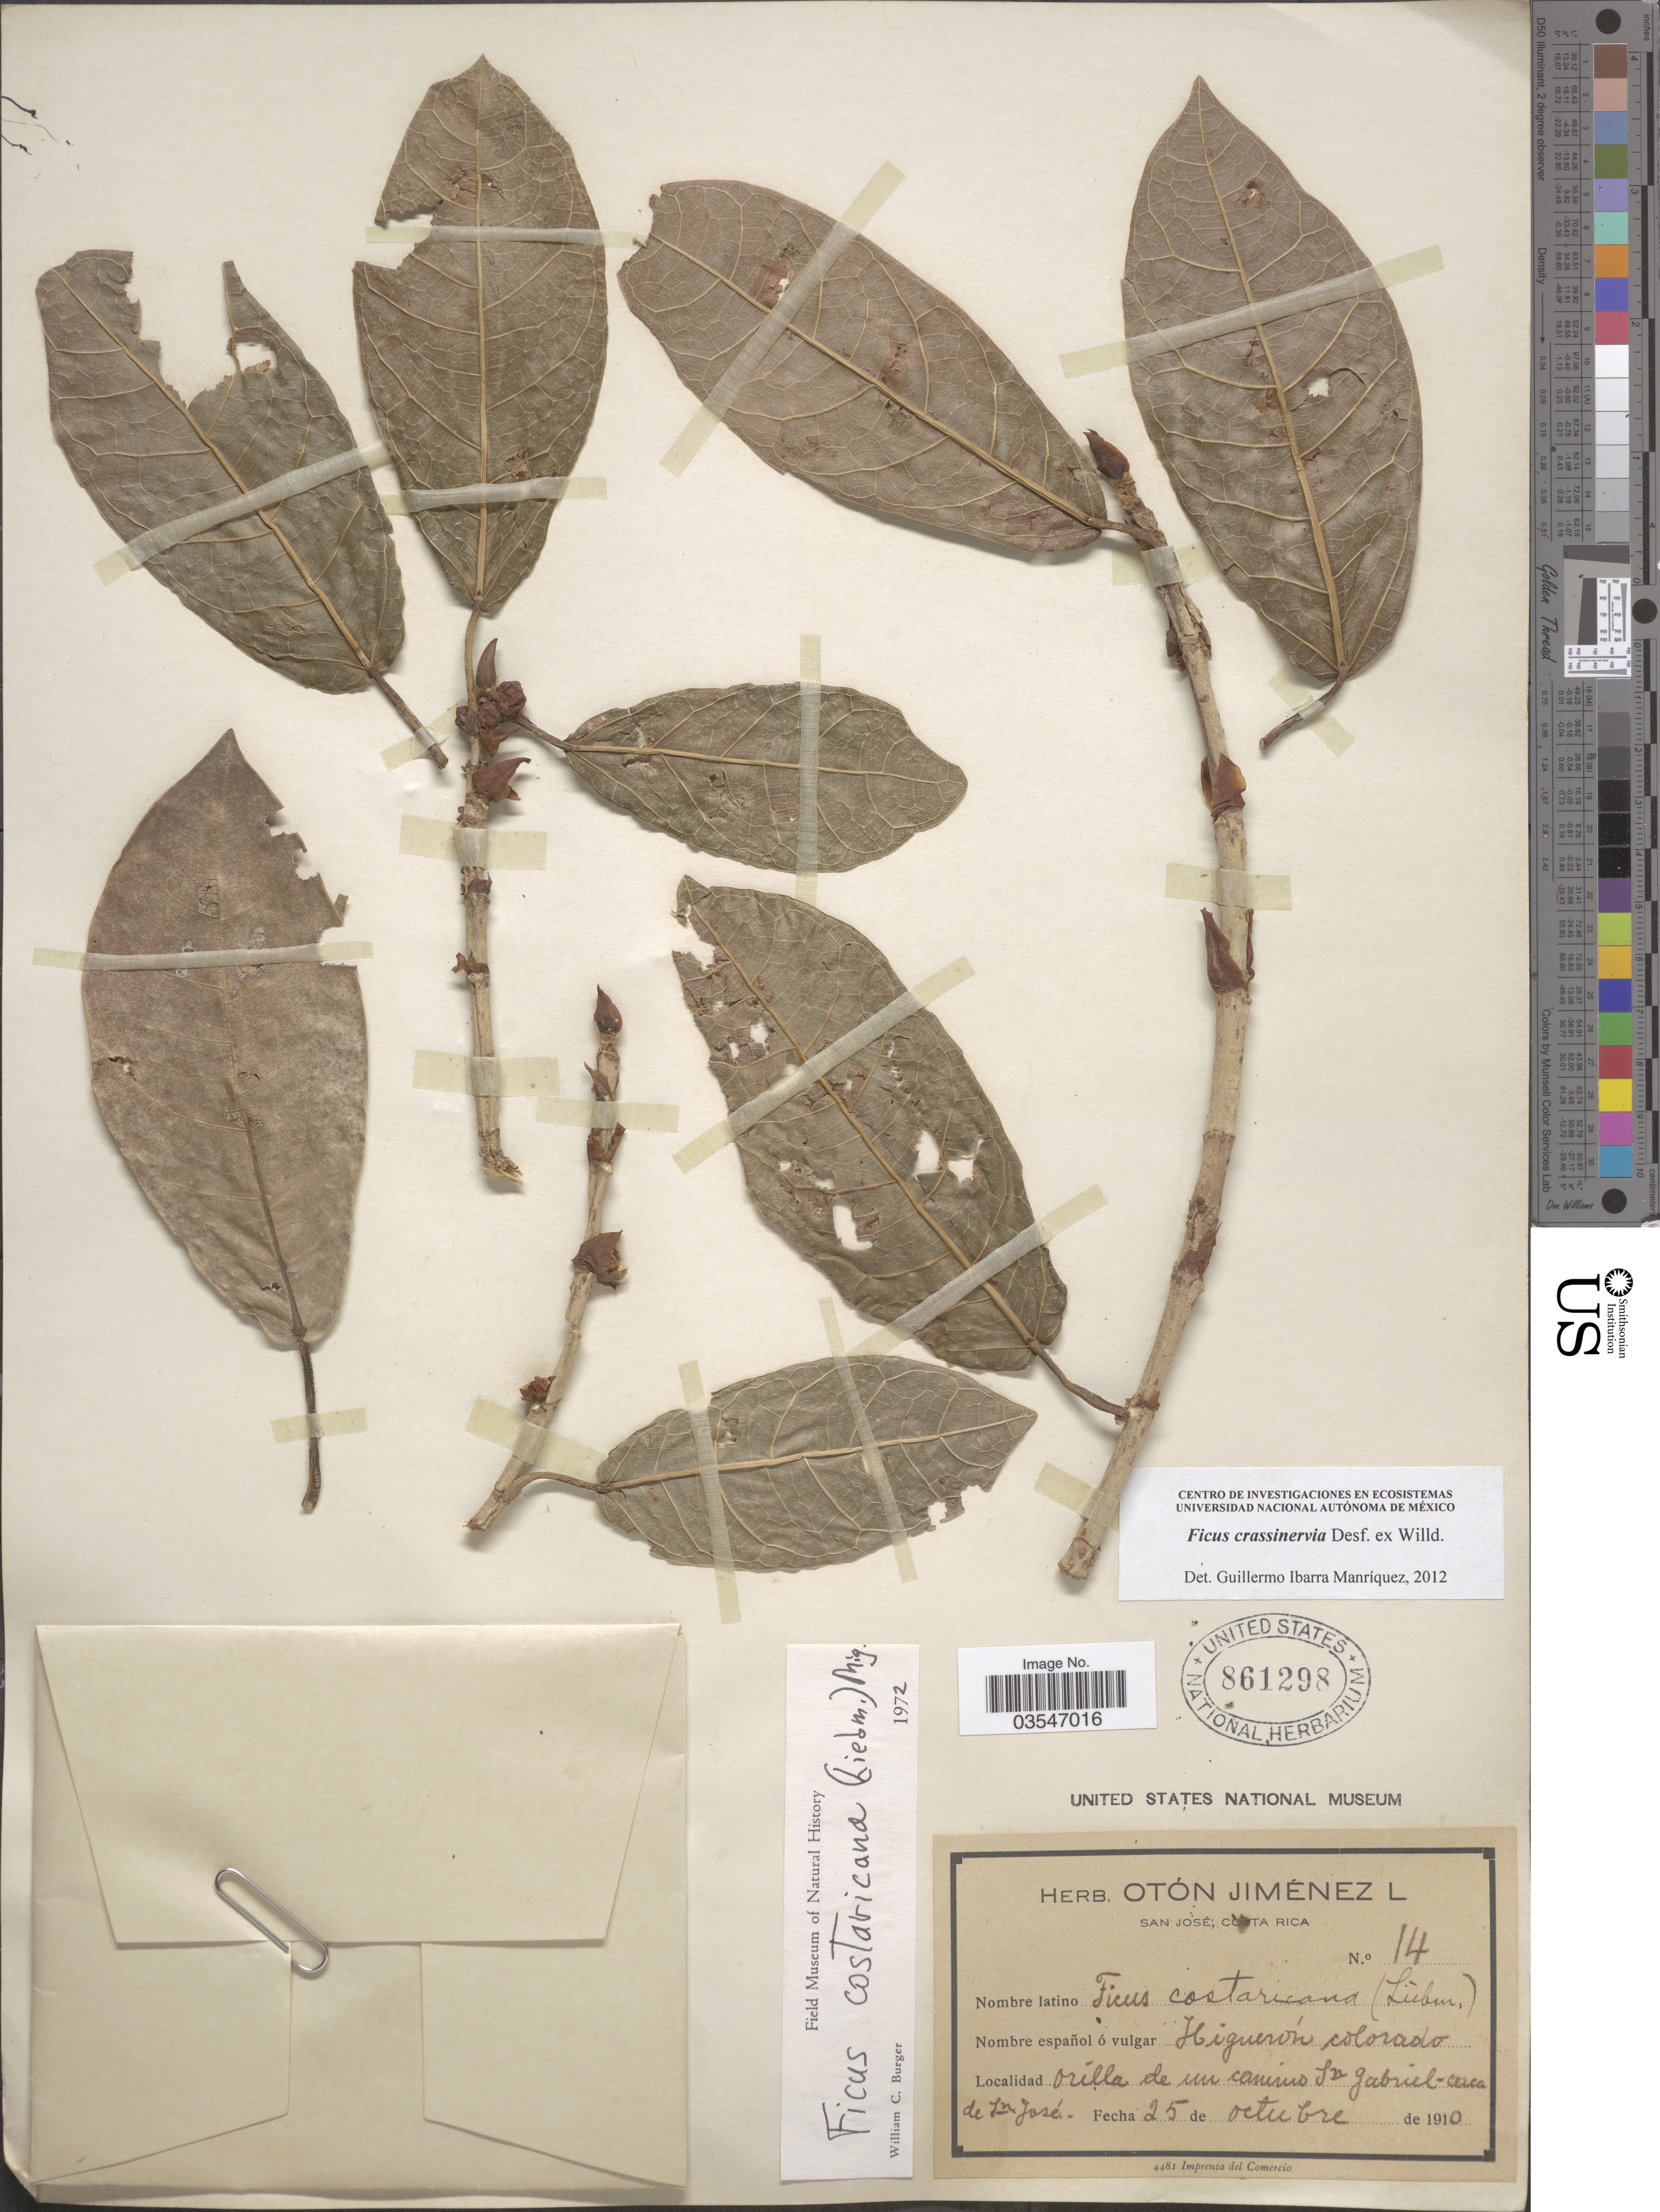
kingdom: Plantae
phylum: Tracheophyta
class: Magnoliopsida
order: Rosales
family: Moraceae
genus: Ficus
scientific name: Ficus crassinervia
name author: Desf. ex Willd.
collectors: ex herb. O. Jimenez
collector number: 14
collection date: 1910-10-25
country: Costa Rica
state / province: San José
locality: Orilla de un camino Sn Gabriel-cerca de Sn. José.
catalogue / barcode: US 861298